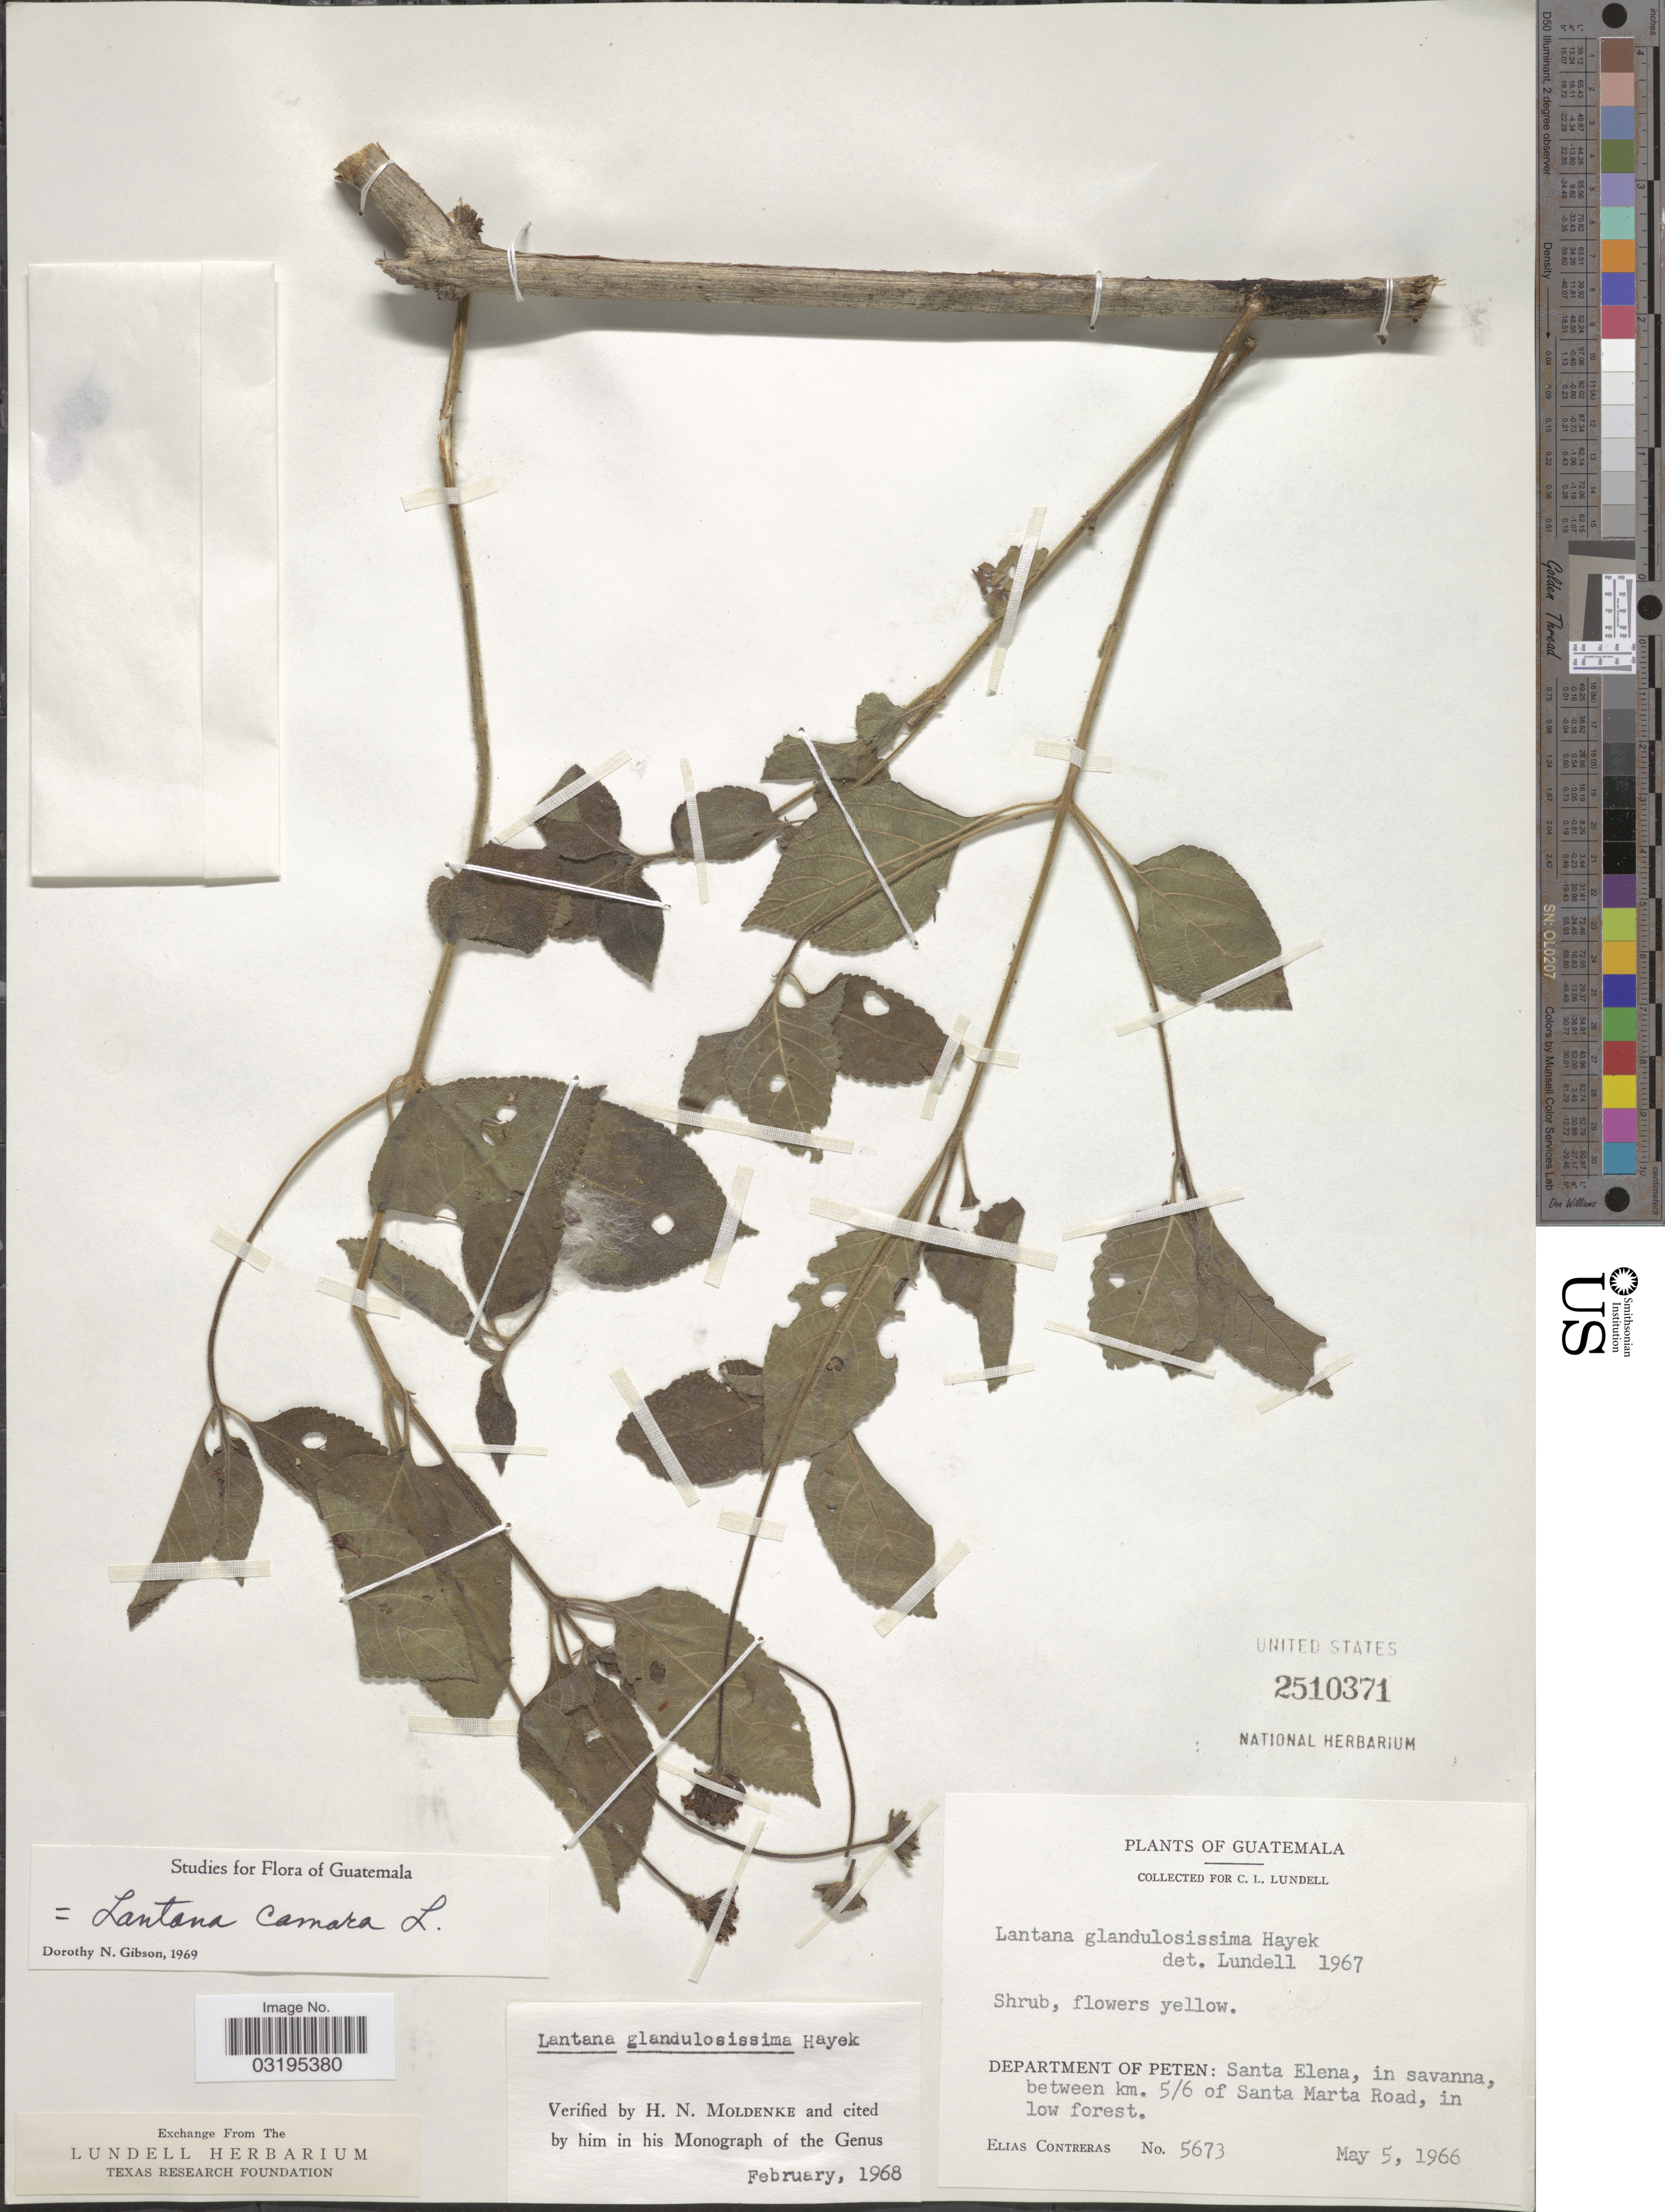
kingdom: Plantae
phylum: Tracheophyta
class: Magnoliopsida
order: Lamiales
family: Verbenaceae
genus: Lantana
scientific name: Lantana glandulosissima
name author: Hayek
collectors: E. Contreras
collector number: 5673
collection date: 1966-05-05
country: Guatemala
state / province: El Petén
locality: Department of El Peten: Santa Elena, in savanna, between km. 5/6 of Santa Marta Road.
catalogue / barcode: US 2510371